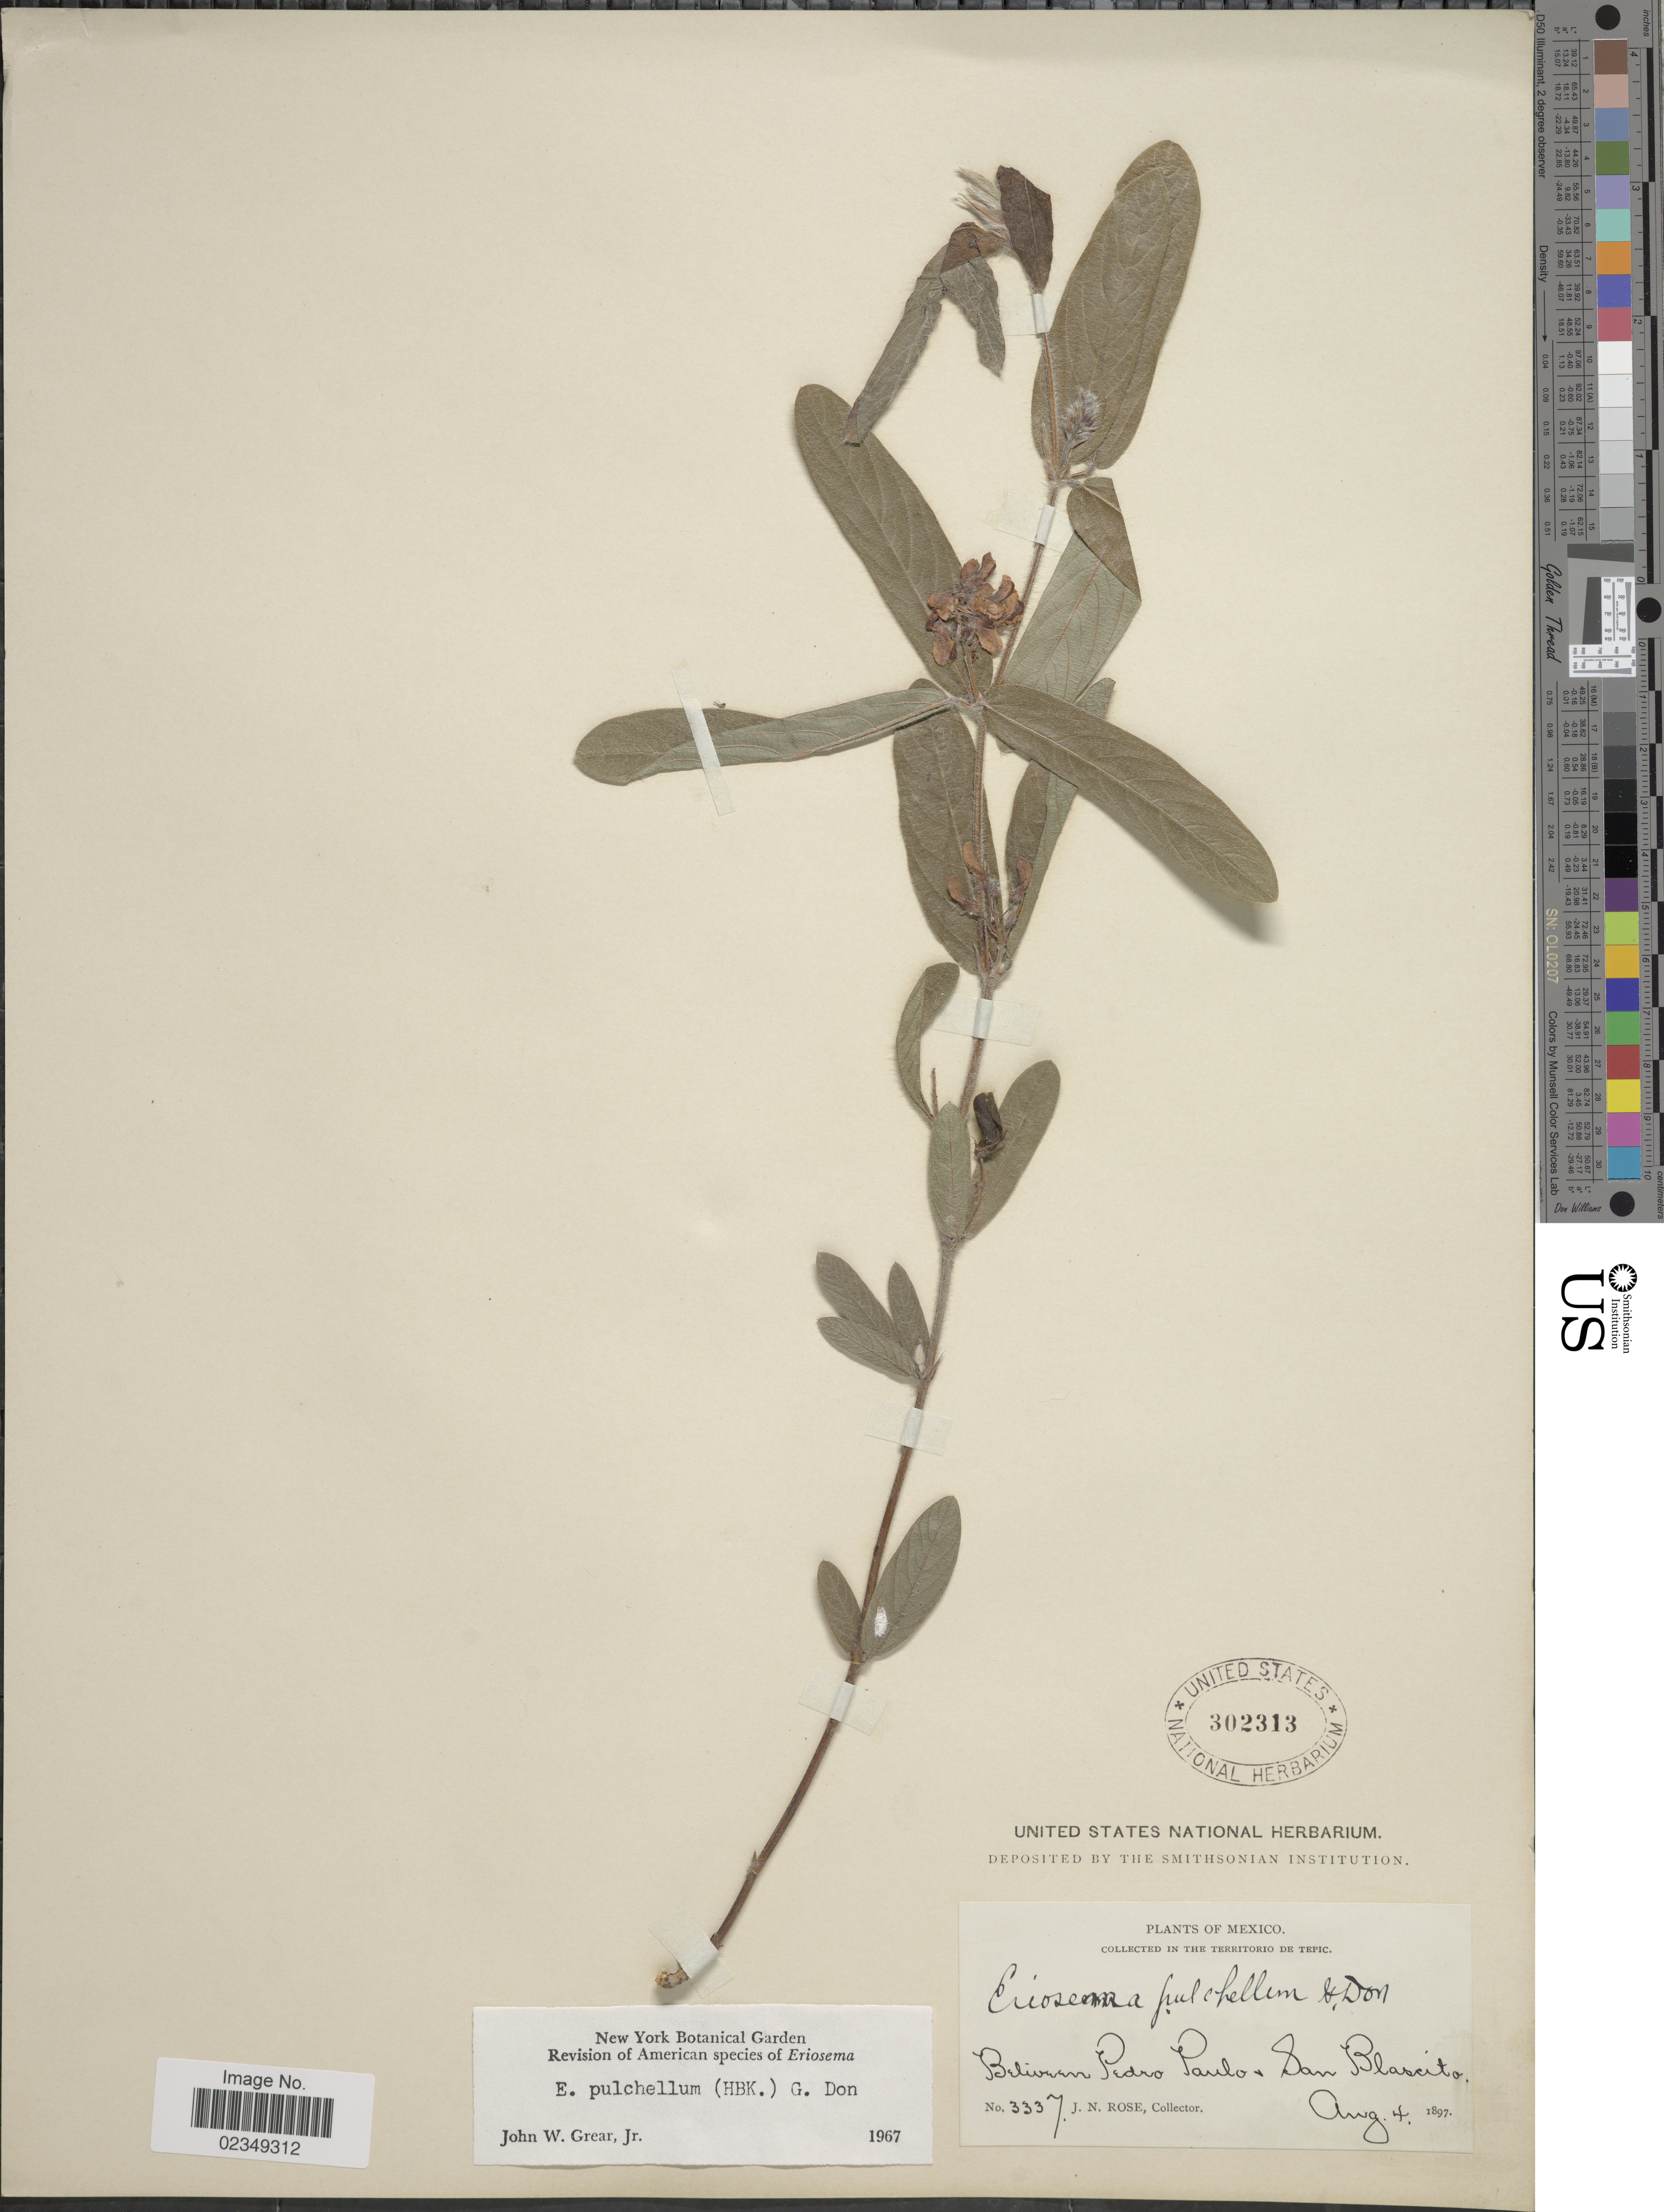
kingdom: Plantae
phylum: Tracheophyta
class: Magnoliopsida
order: Fabales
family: Fabaceae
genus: Eriosema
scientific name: Eriosema pulchellum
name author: (Kunth) G. Don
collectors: J. N. Rose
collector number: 3337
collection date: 1897-08-04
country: Mexico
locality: Territorio de Tepic. Between Pedro Paulo + San Blascito.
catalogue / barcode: US 302313